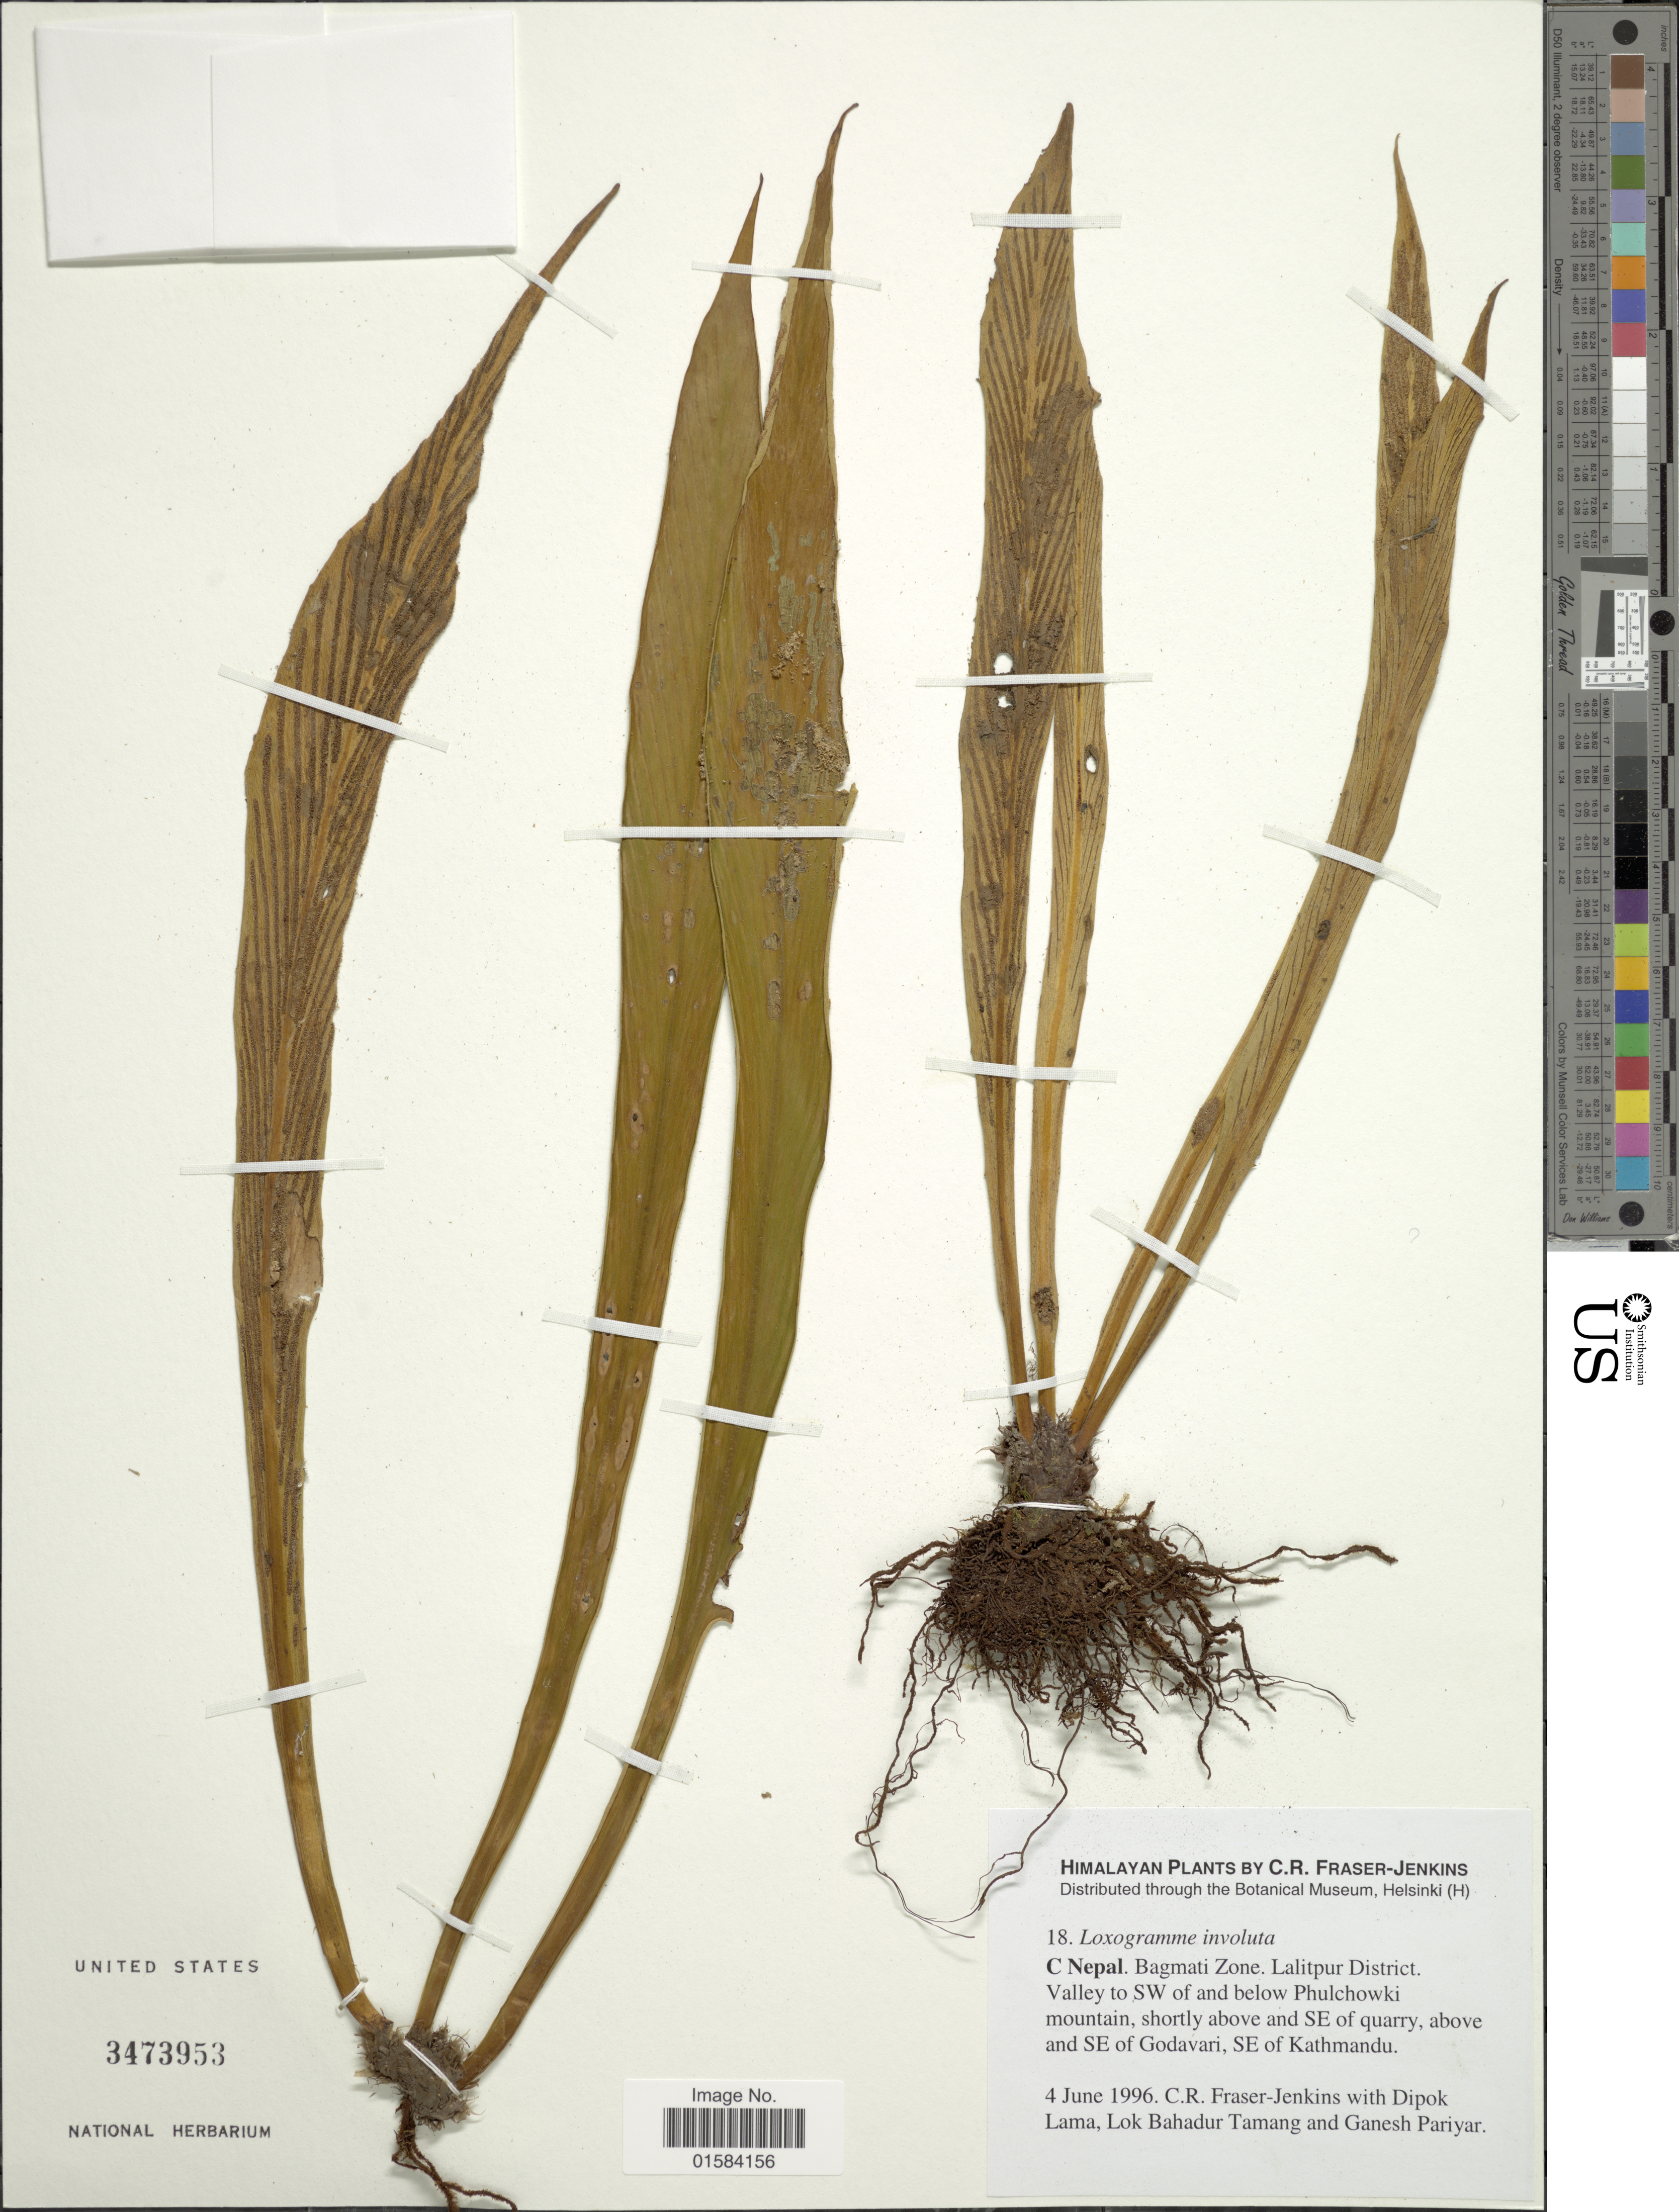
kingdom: Plantae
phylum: Tracheophyta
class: Polypodiopsida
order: Polypodiales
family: Polypodiaceae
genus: Loxogramme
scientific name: Loxogramme involuta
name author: (D. Don) C. Presl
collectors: C. R. Fraser-Jenkins, D. Lama, L. Tamang & G. Pariyar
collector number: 18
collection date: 1996-06-04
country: Nepal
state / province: Bagmati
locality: C Nepal Bagmati Zone. lalitpur District. Valley to SW of and below Phulchowki mountain, shortly above and SE of quarry, above and SE of Godavari, SE of Kathmandu, Himalayan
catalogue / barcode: US 3473953